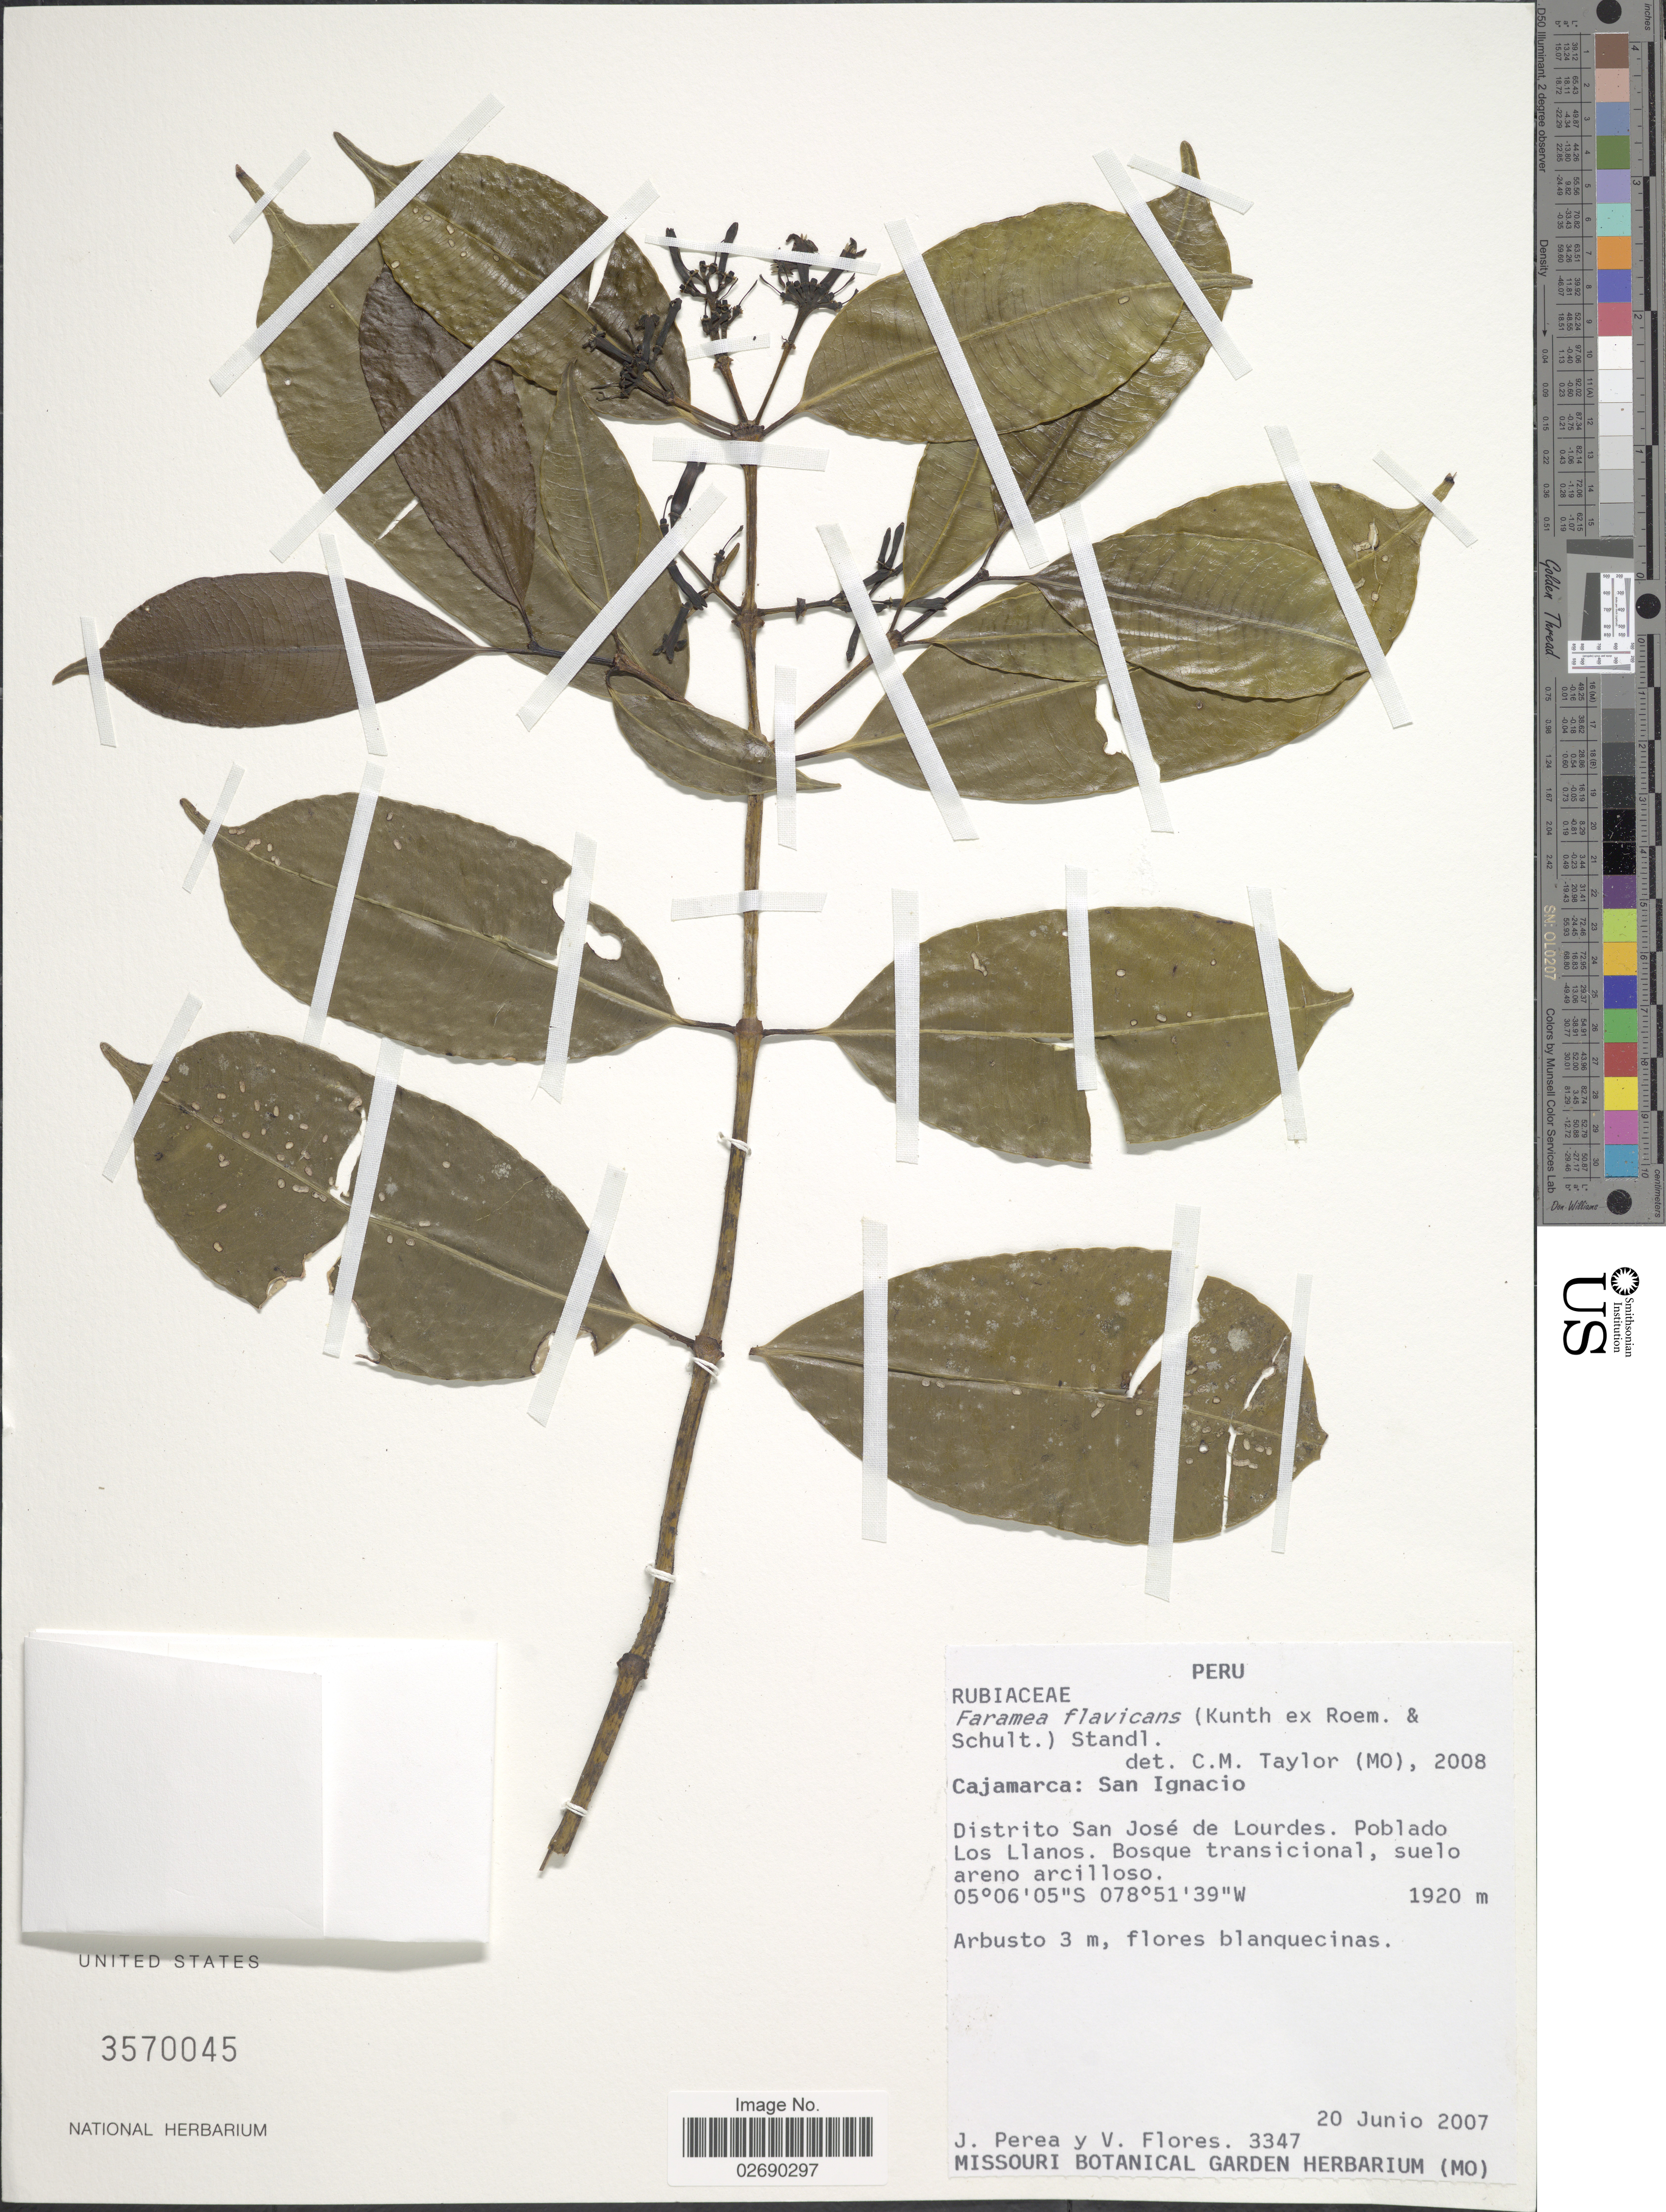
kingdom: Plantae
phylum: Tracheophyta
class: Magnoliopsida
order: Gentianales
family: Rubiaceae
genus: Faramea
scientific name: Faramea flavicans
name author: (Roem. & Schult.) Standl.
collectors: J. Perea & V. Flores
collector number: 3347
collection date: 2007-06-20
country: Peru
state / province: Cajamarca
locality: San Ignacio, Distrito San José de Lourdes. Poblado Los Llanos. Bosque transicional, suelo areno arcilloso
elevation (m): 1920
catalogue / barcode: US 3570045